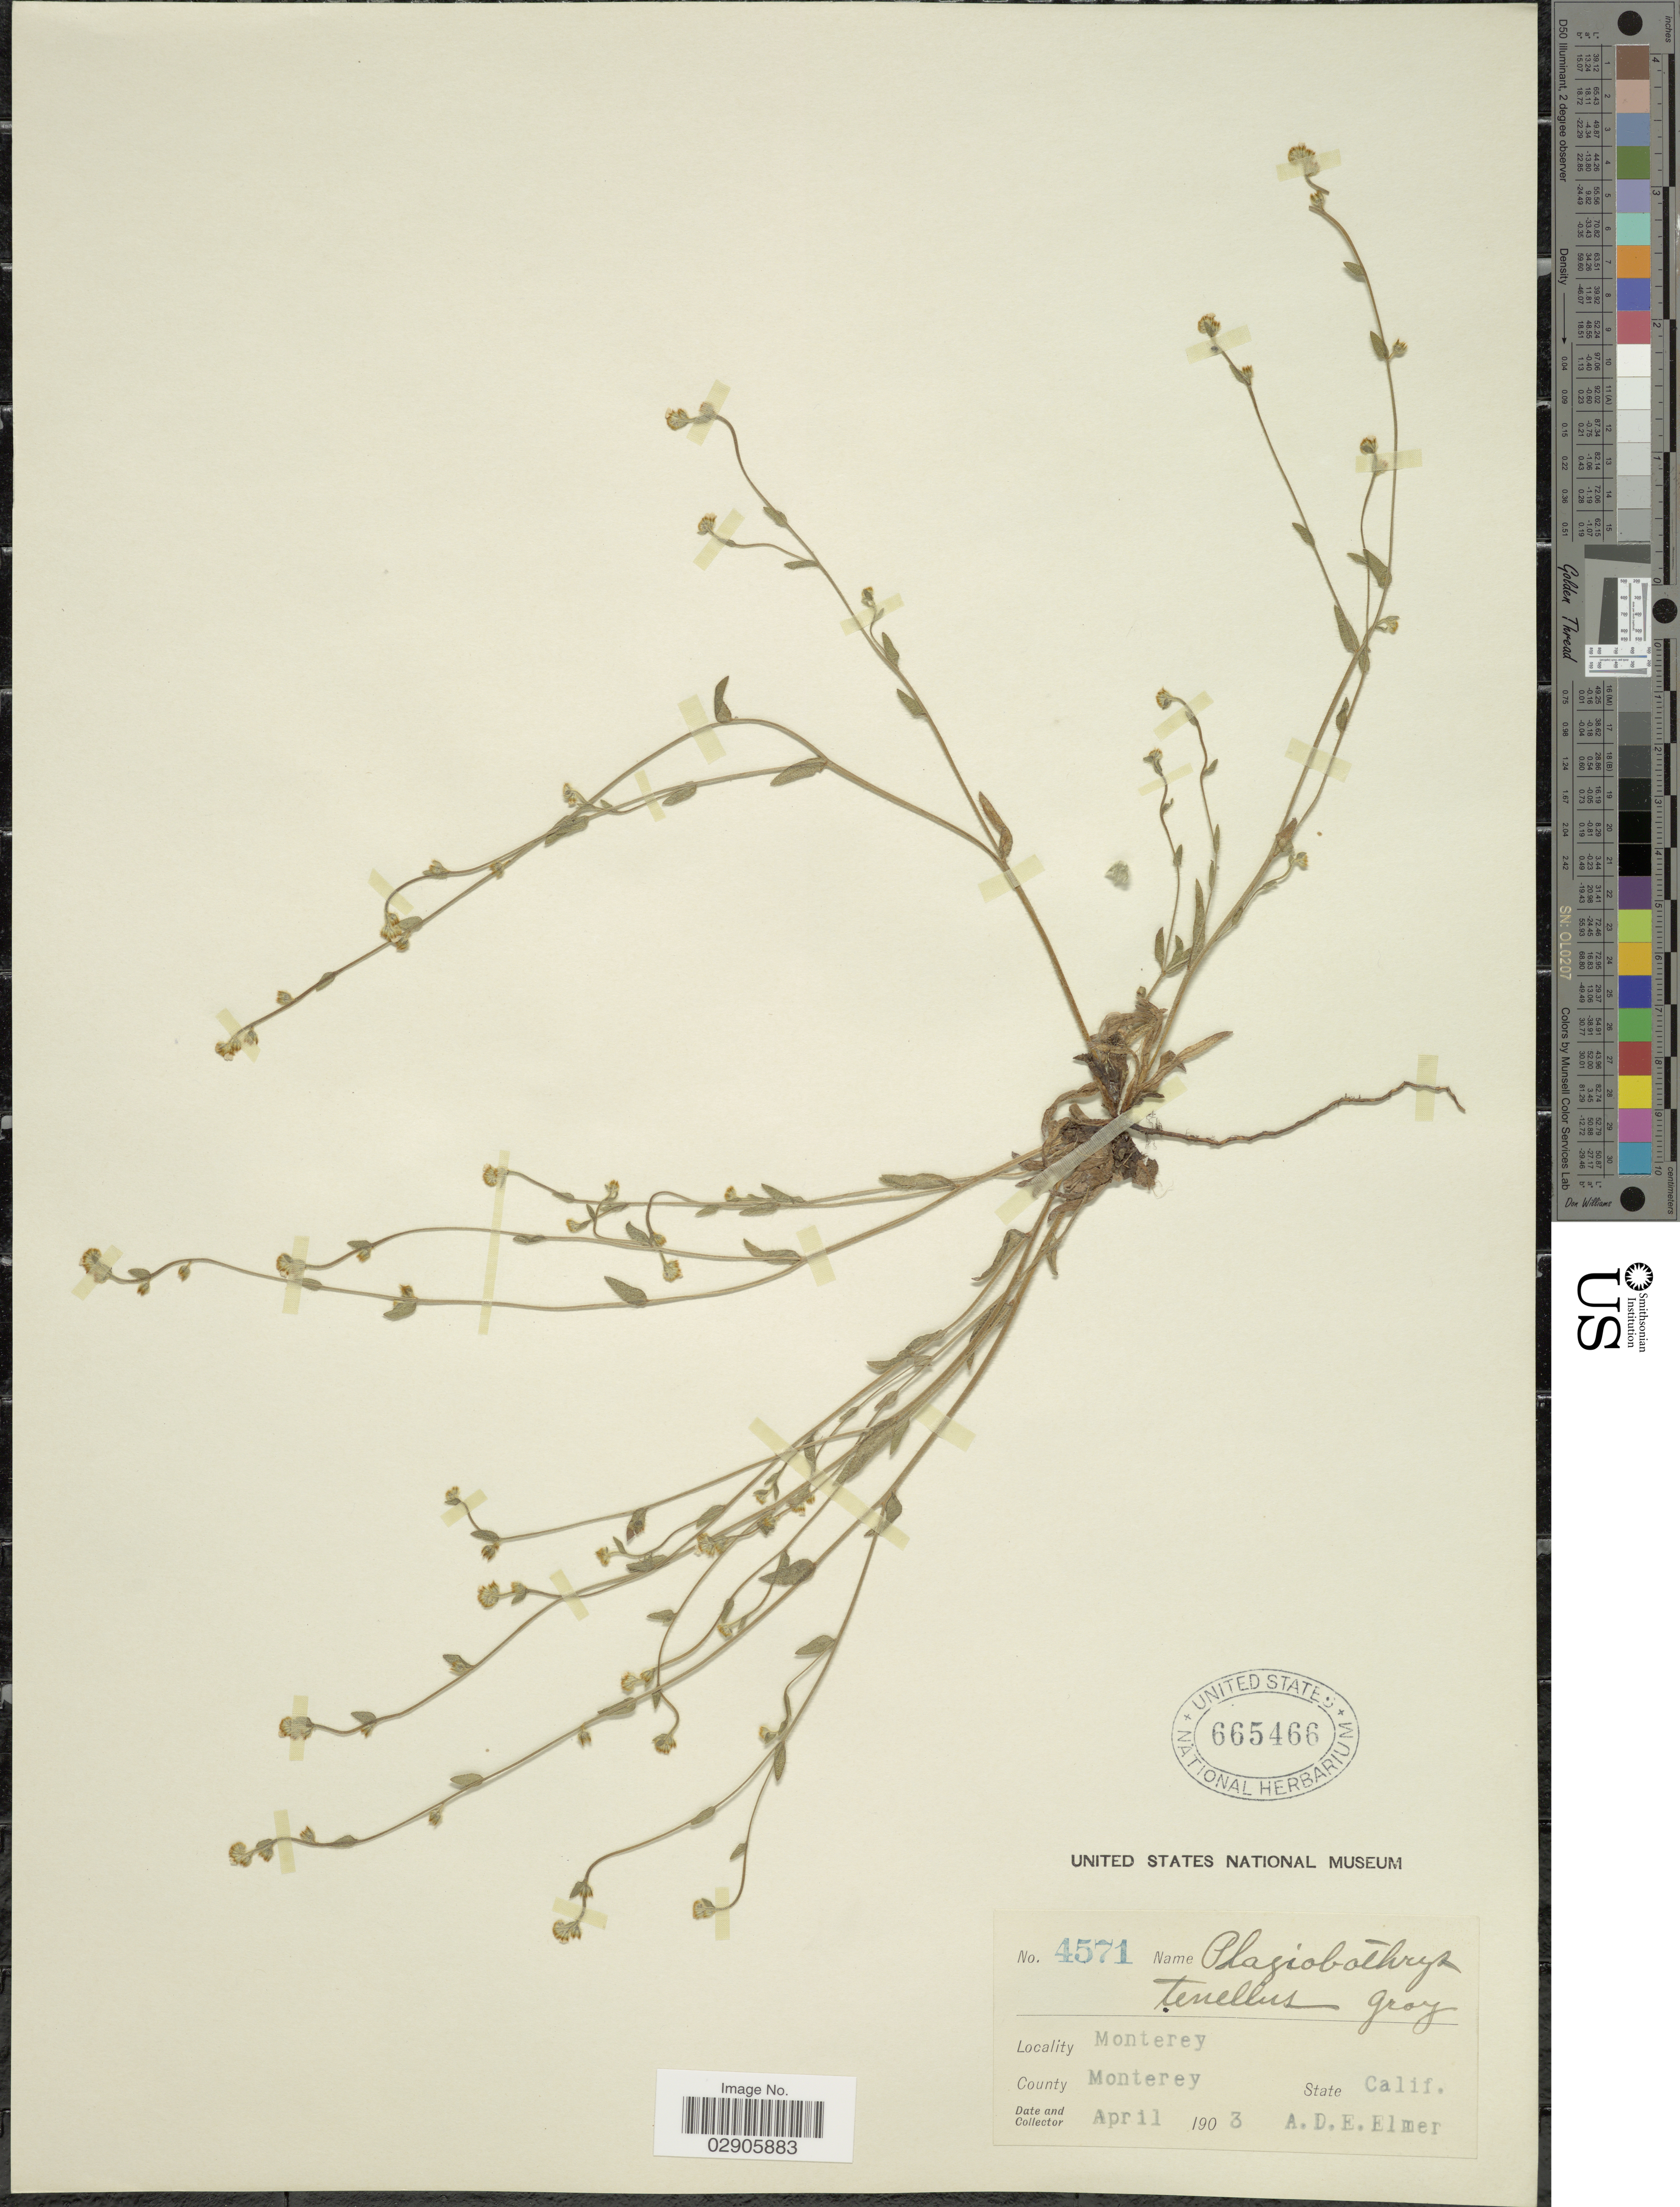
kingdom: Plantae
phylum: Tracheophyta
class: Magnoliopsida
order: Boraginales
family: Boraginaceae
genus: Plagiobothrys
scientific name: Plagiobothrys tenellus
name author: (Nutt.) A. Gray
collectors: A. D. E. Elmer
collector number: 4571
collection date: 1903-04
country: United States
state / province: California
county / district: Monterey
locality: Monterey. County Monterey.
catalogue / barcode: US 665466